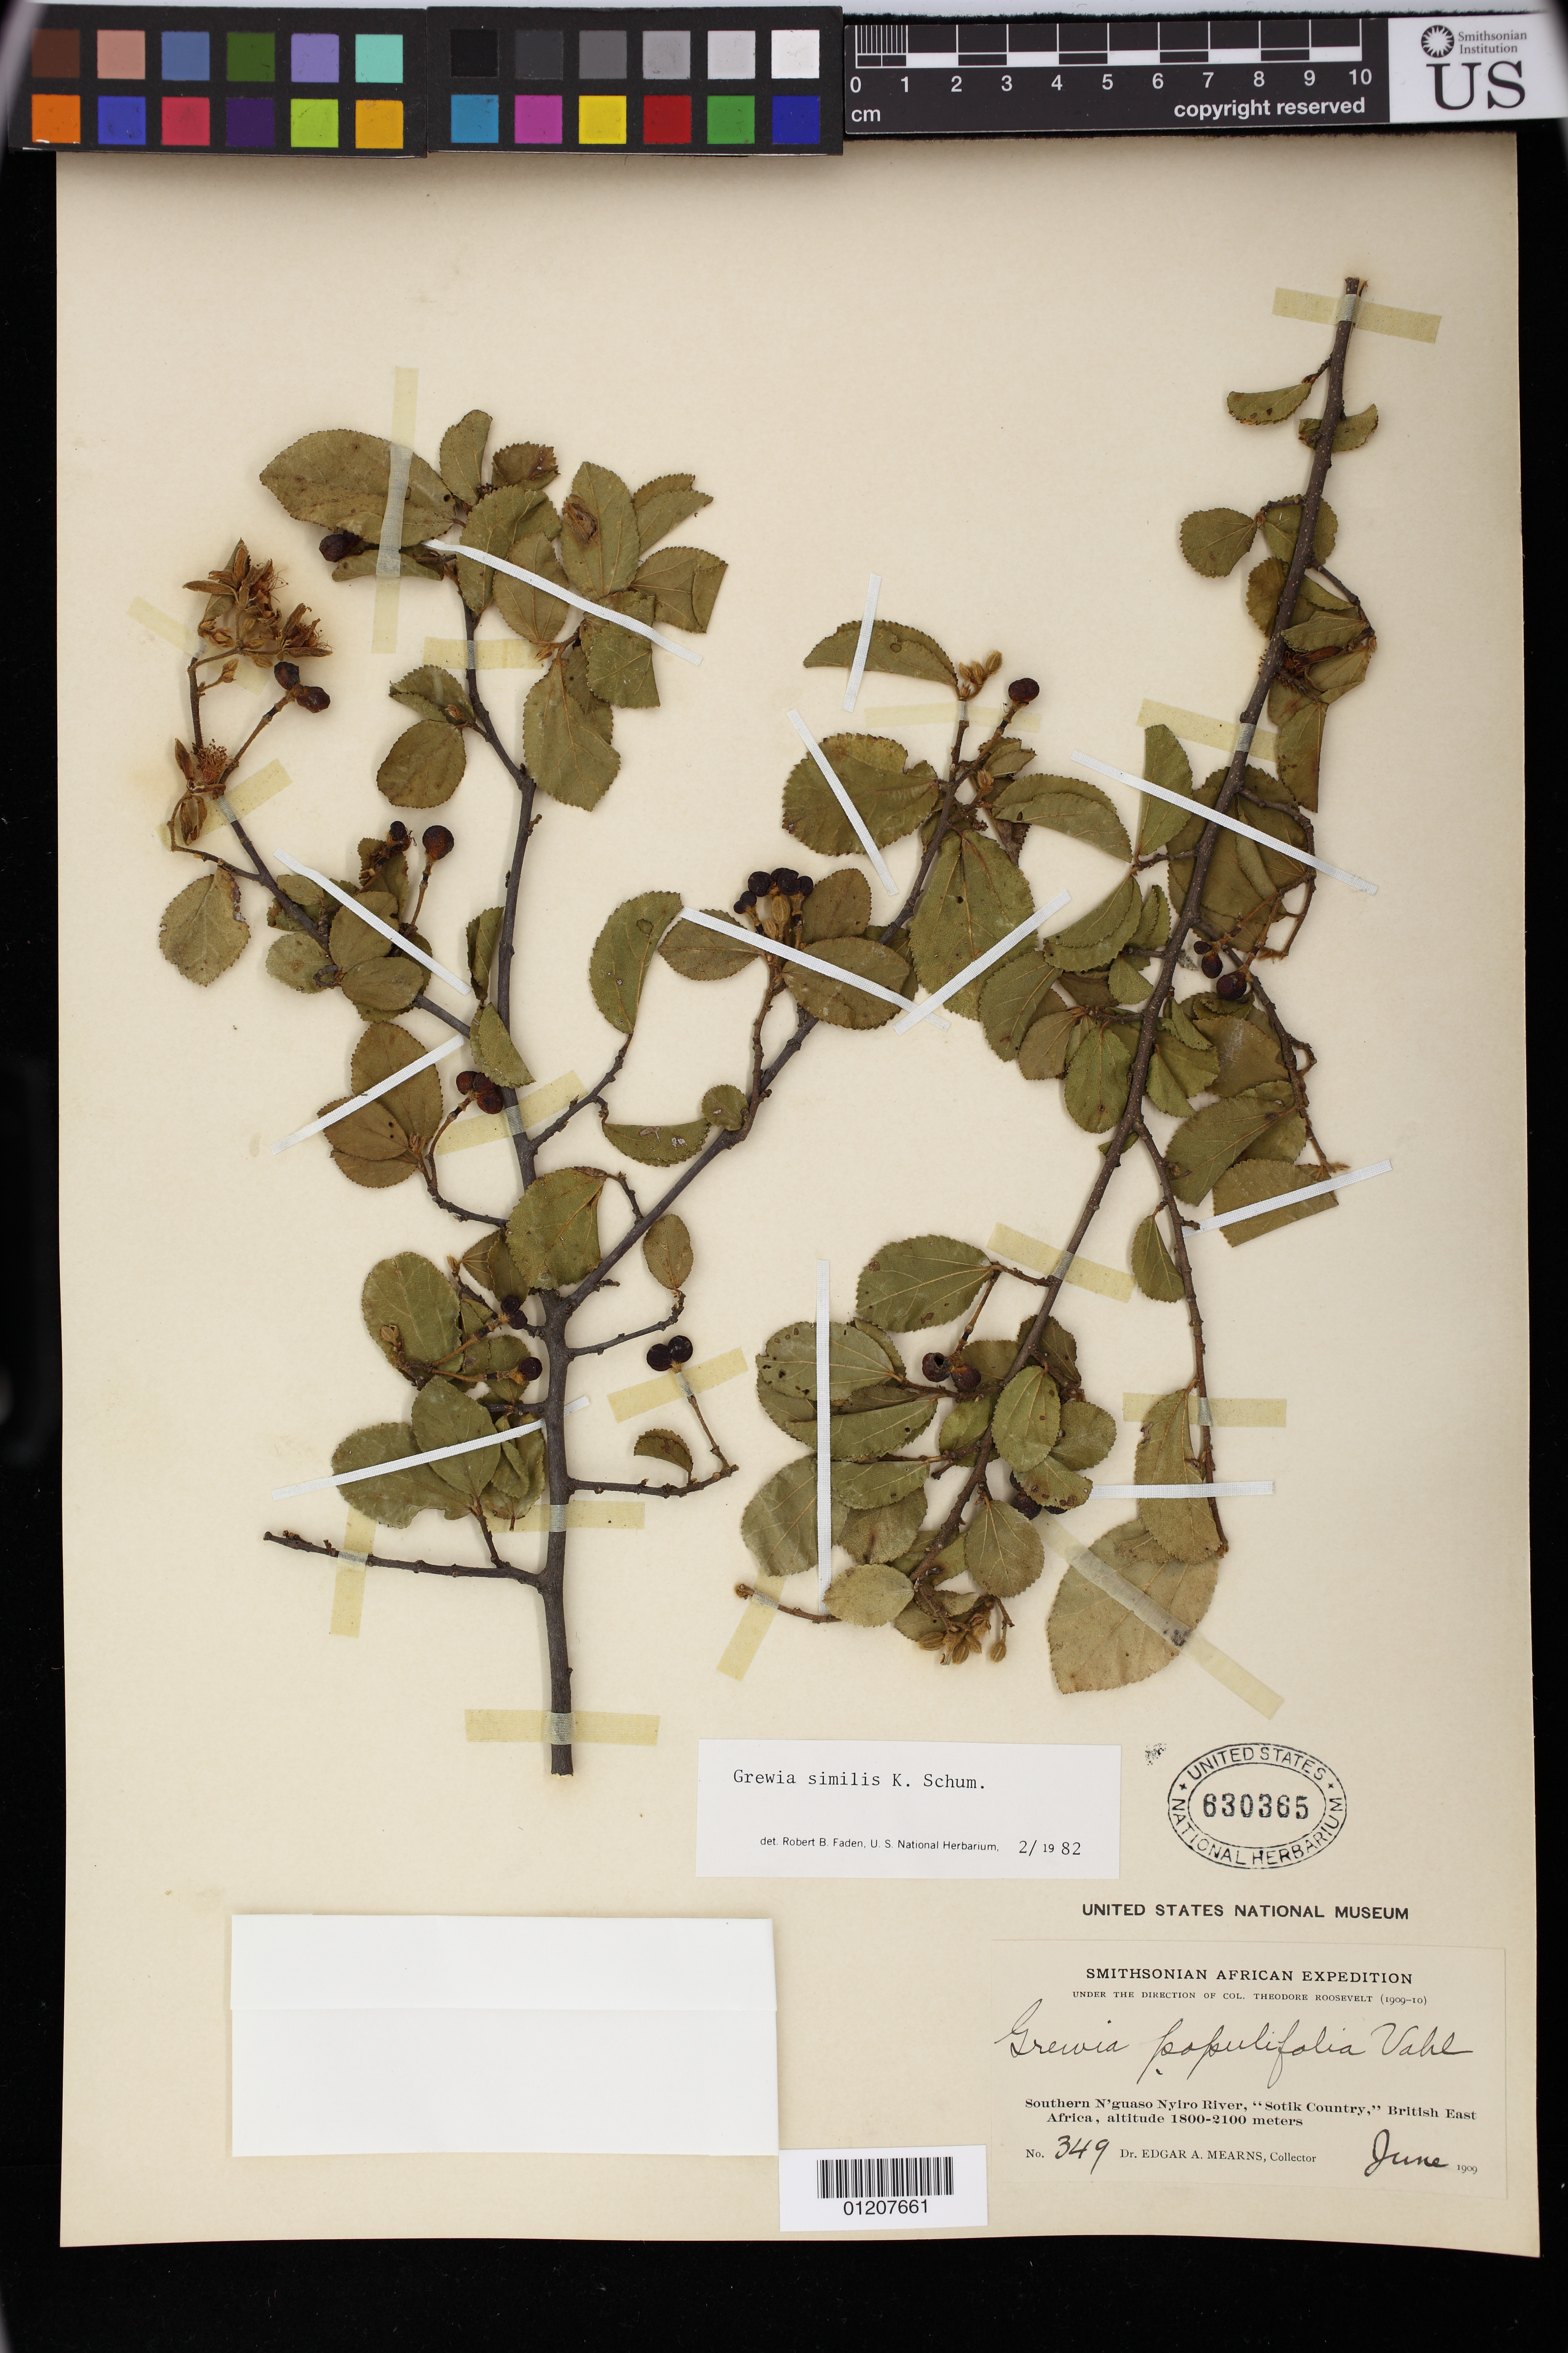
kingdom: Plantae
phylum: Tracheophyta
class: Magnoliopsida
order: Malvales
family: Malvaceae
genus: Grewia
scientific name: Grewia similis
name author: K. Schum.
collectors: E. A. Mearns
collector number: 349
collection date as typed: Jun 1909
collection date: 1909-06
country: Kenya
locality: Southern N'guaso Nyiro River, "Sotik Country" British East Africa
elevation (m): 1800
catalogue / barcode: US 630365